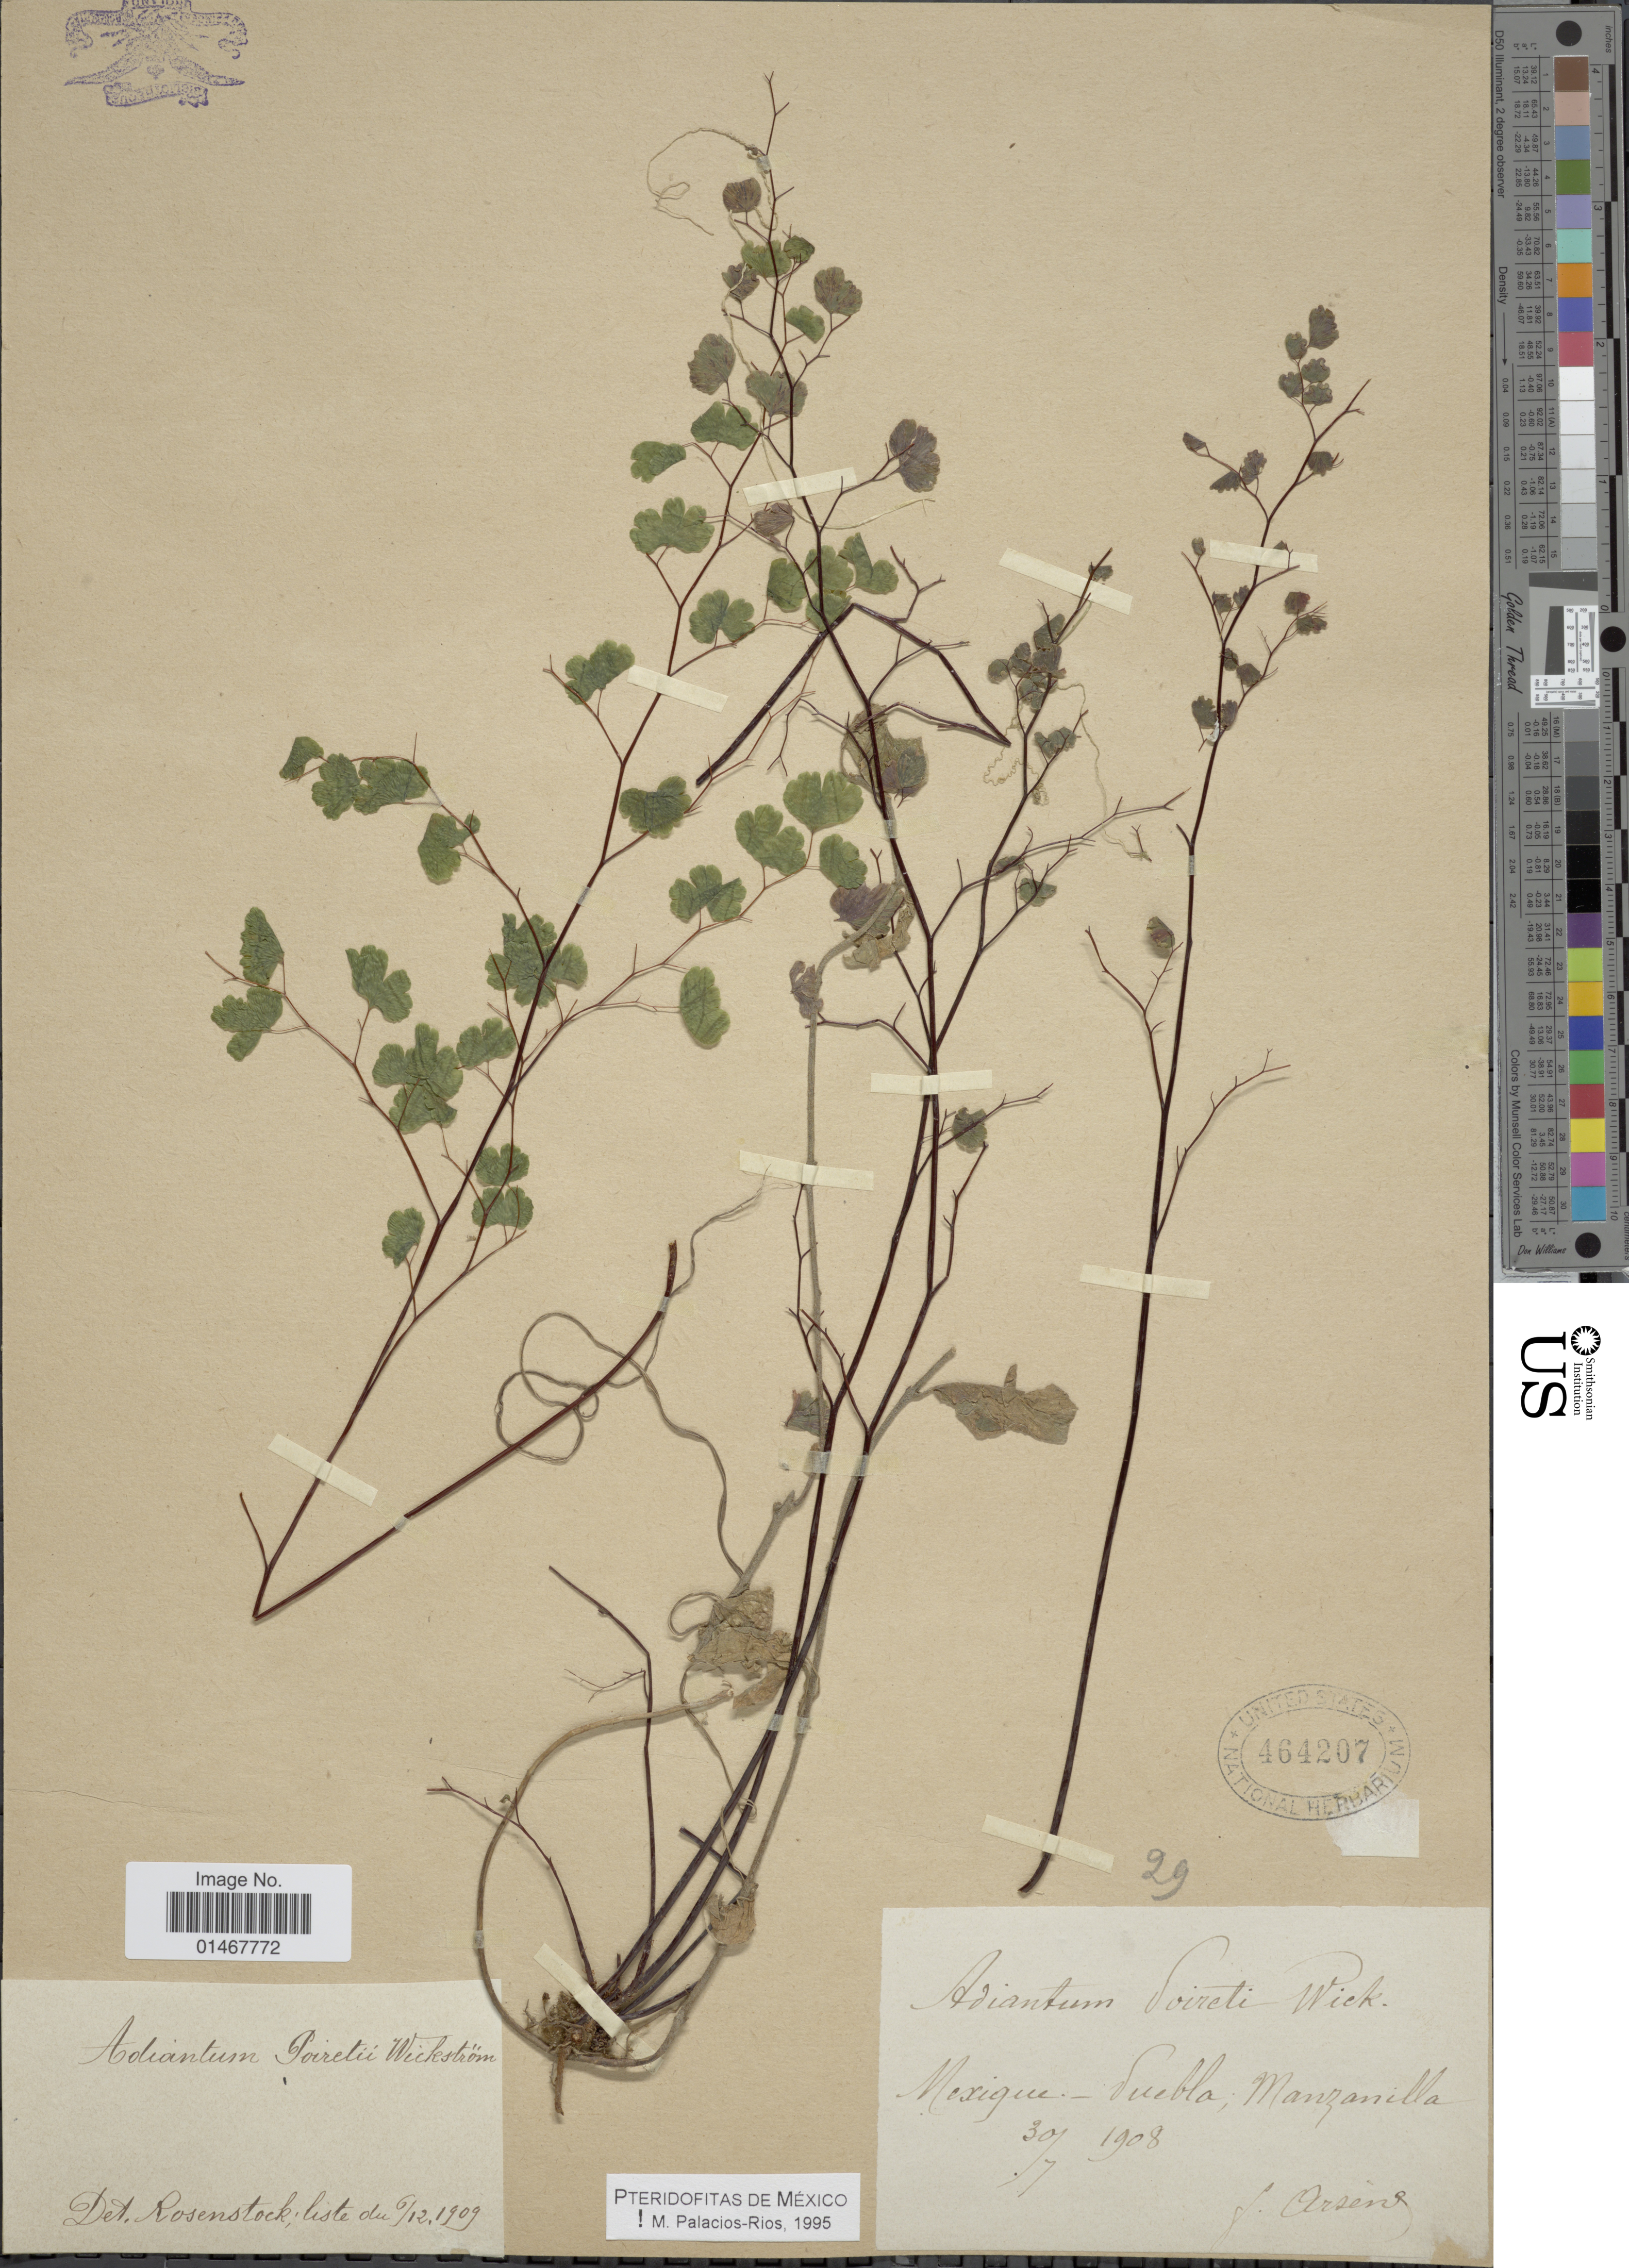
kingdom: Plantae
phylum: Tracheophyta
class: Polypodiopsida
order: Polypodiales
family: Pteridaceae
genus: Adiantum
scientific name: Adiantum poiretii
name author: Wikstr.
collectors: F. Arsène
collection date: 1908-07-30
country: Mexico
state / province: Puebla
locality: Manzanilla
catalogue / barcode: US 464207